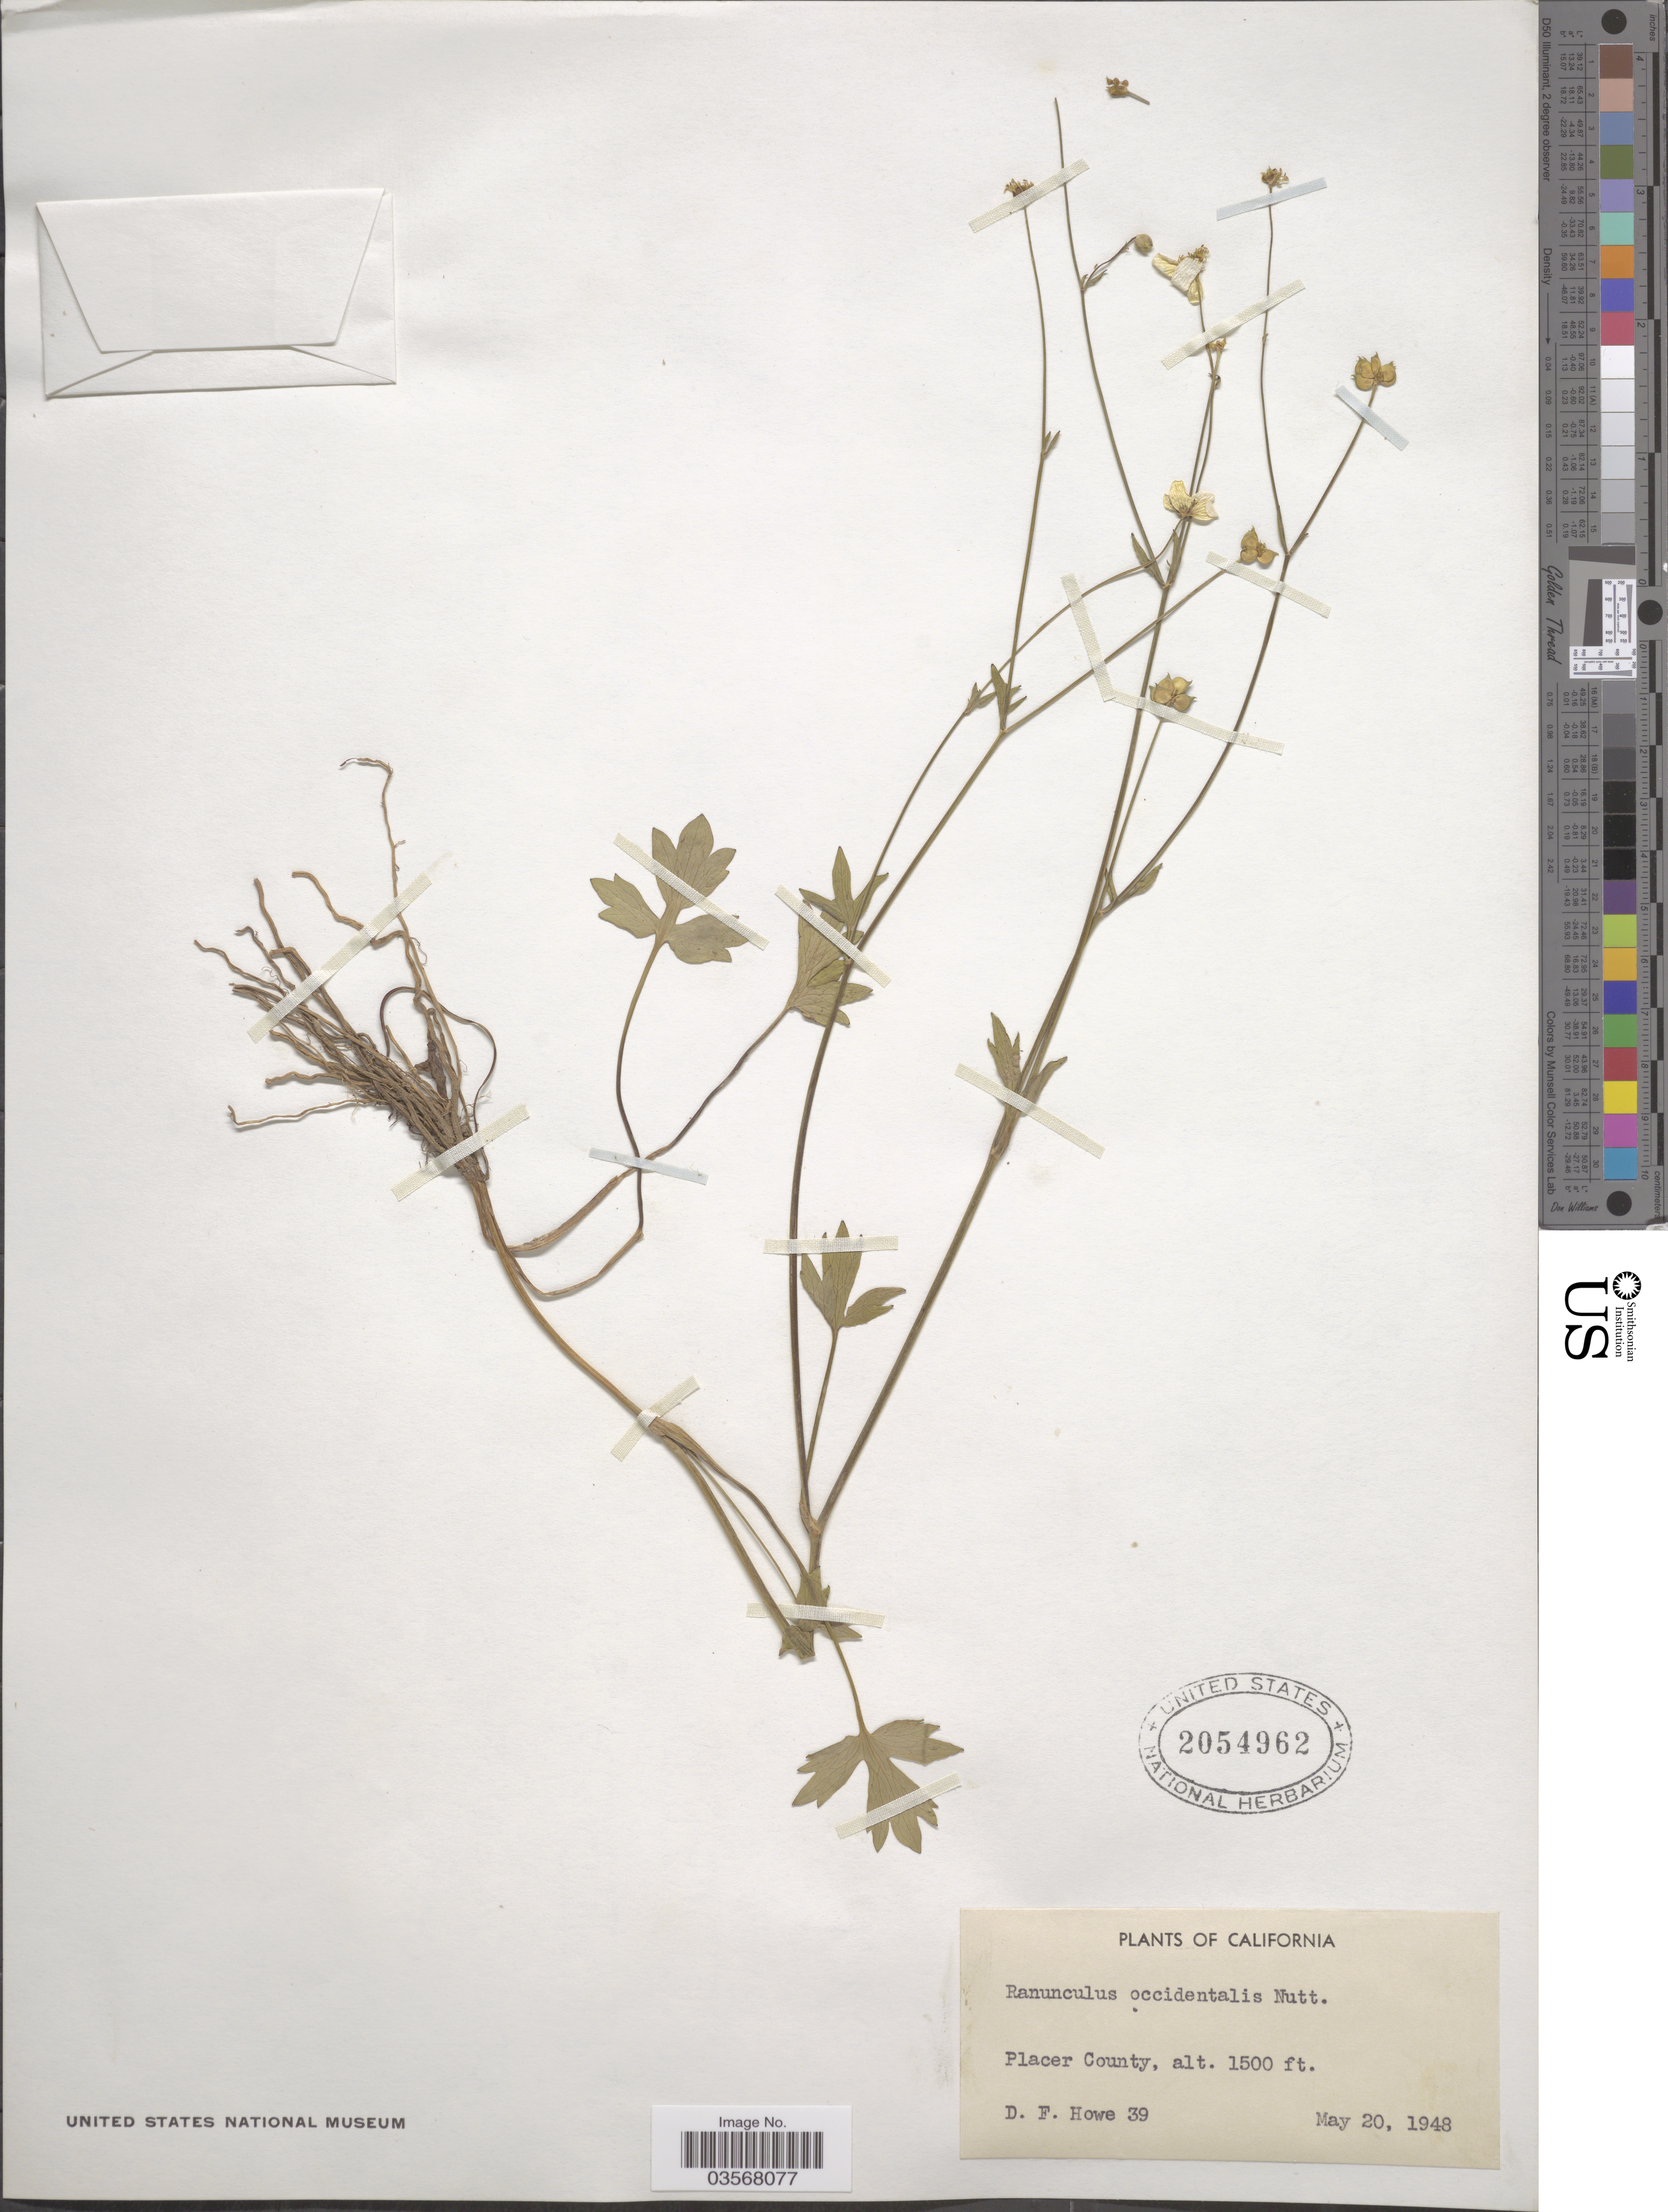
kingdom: Plantae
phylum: Tracheophyta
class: Magnoliopsida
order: Ranunculales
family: Ranunculaceae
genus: Ranunculus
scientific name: Ranunculus occidentalis var. eisenii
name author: Nutt.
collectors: D. Howe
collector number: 39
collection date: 1948-05-20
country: United States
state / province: California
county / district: Placer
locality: Placer County.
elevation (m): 457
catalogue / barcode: US 2054962